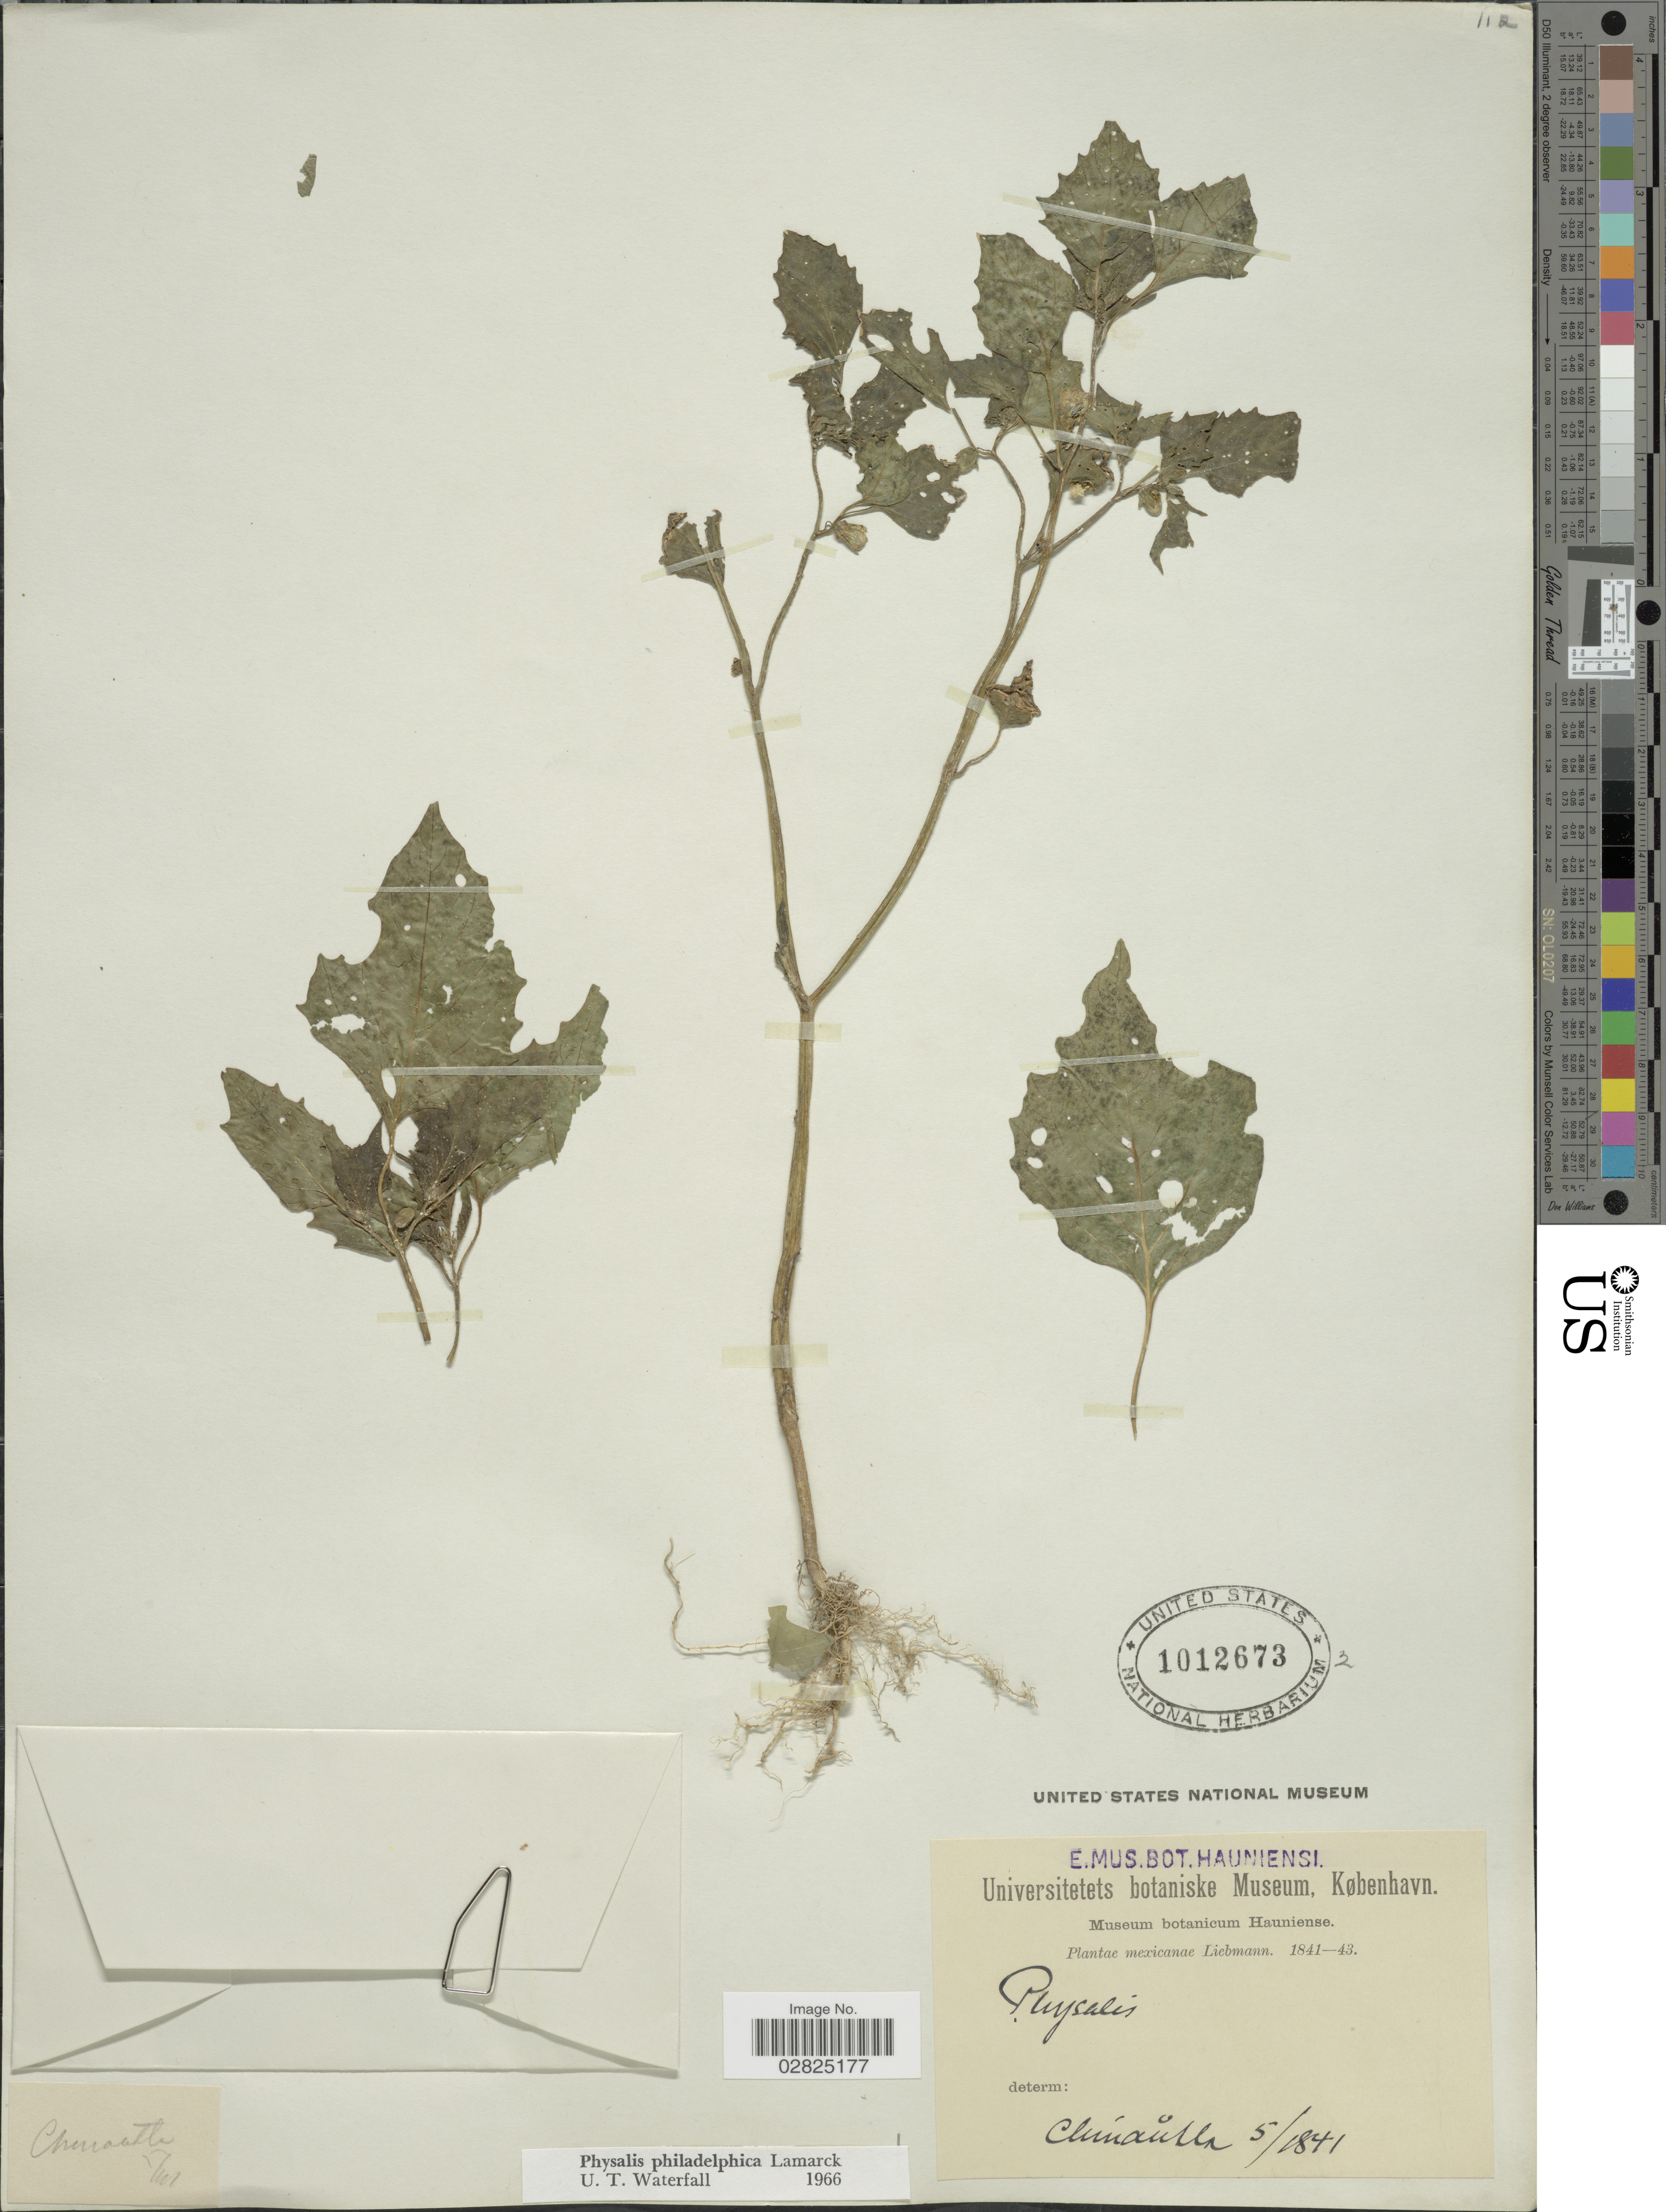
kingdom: Plantae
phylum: Tracheophyta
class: Magnoliopsida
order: Solanales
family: Solanaceae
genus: Physalis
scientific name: Physalis philadelphica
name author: Lam.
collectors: Liebmann, --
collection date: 1841/1843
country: Mexico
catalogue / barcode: US 1012673